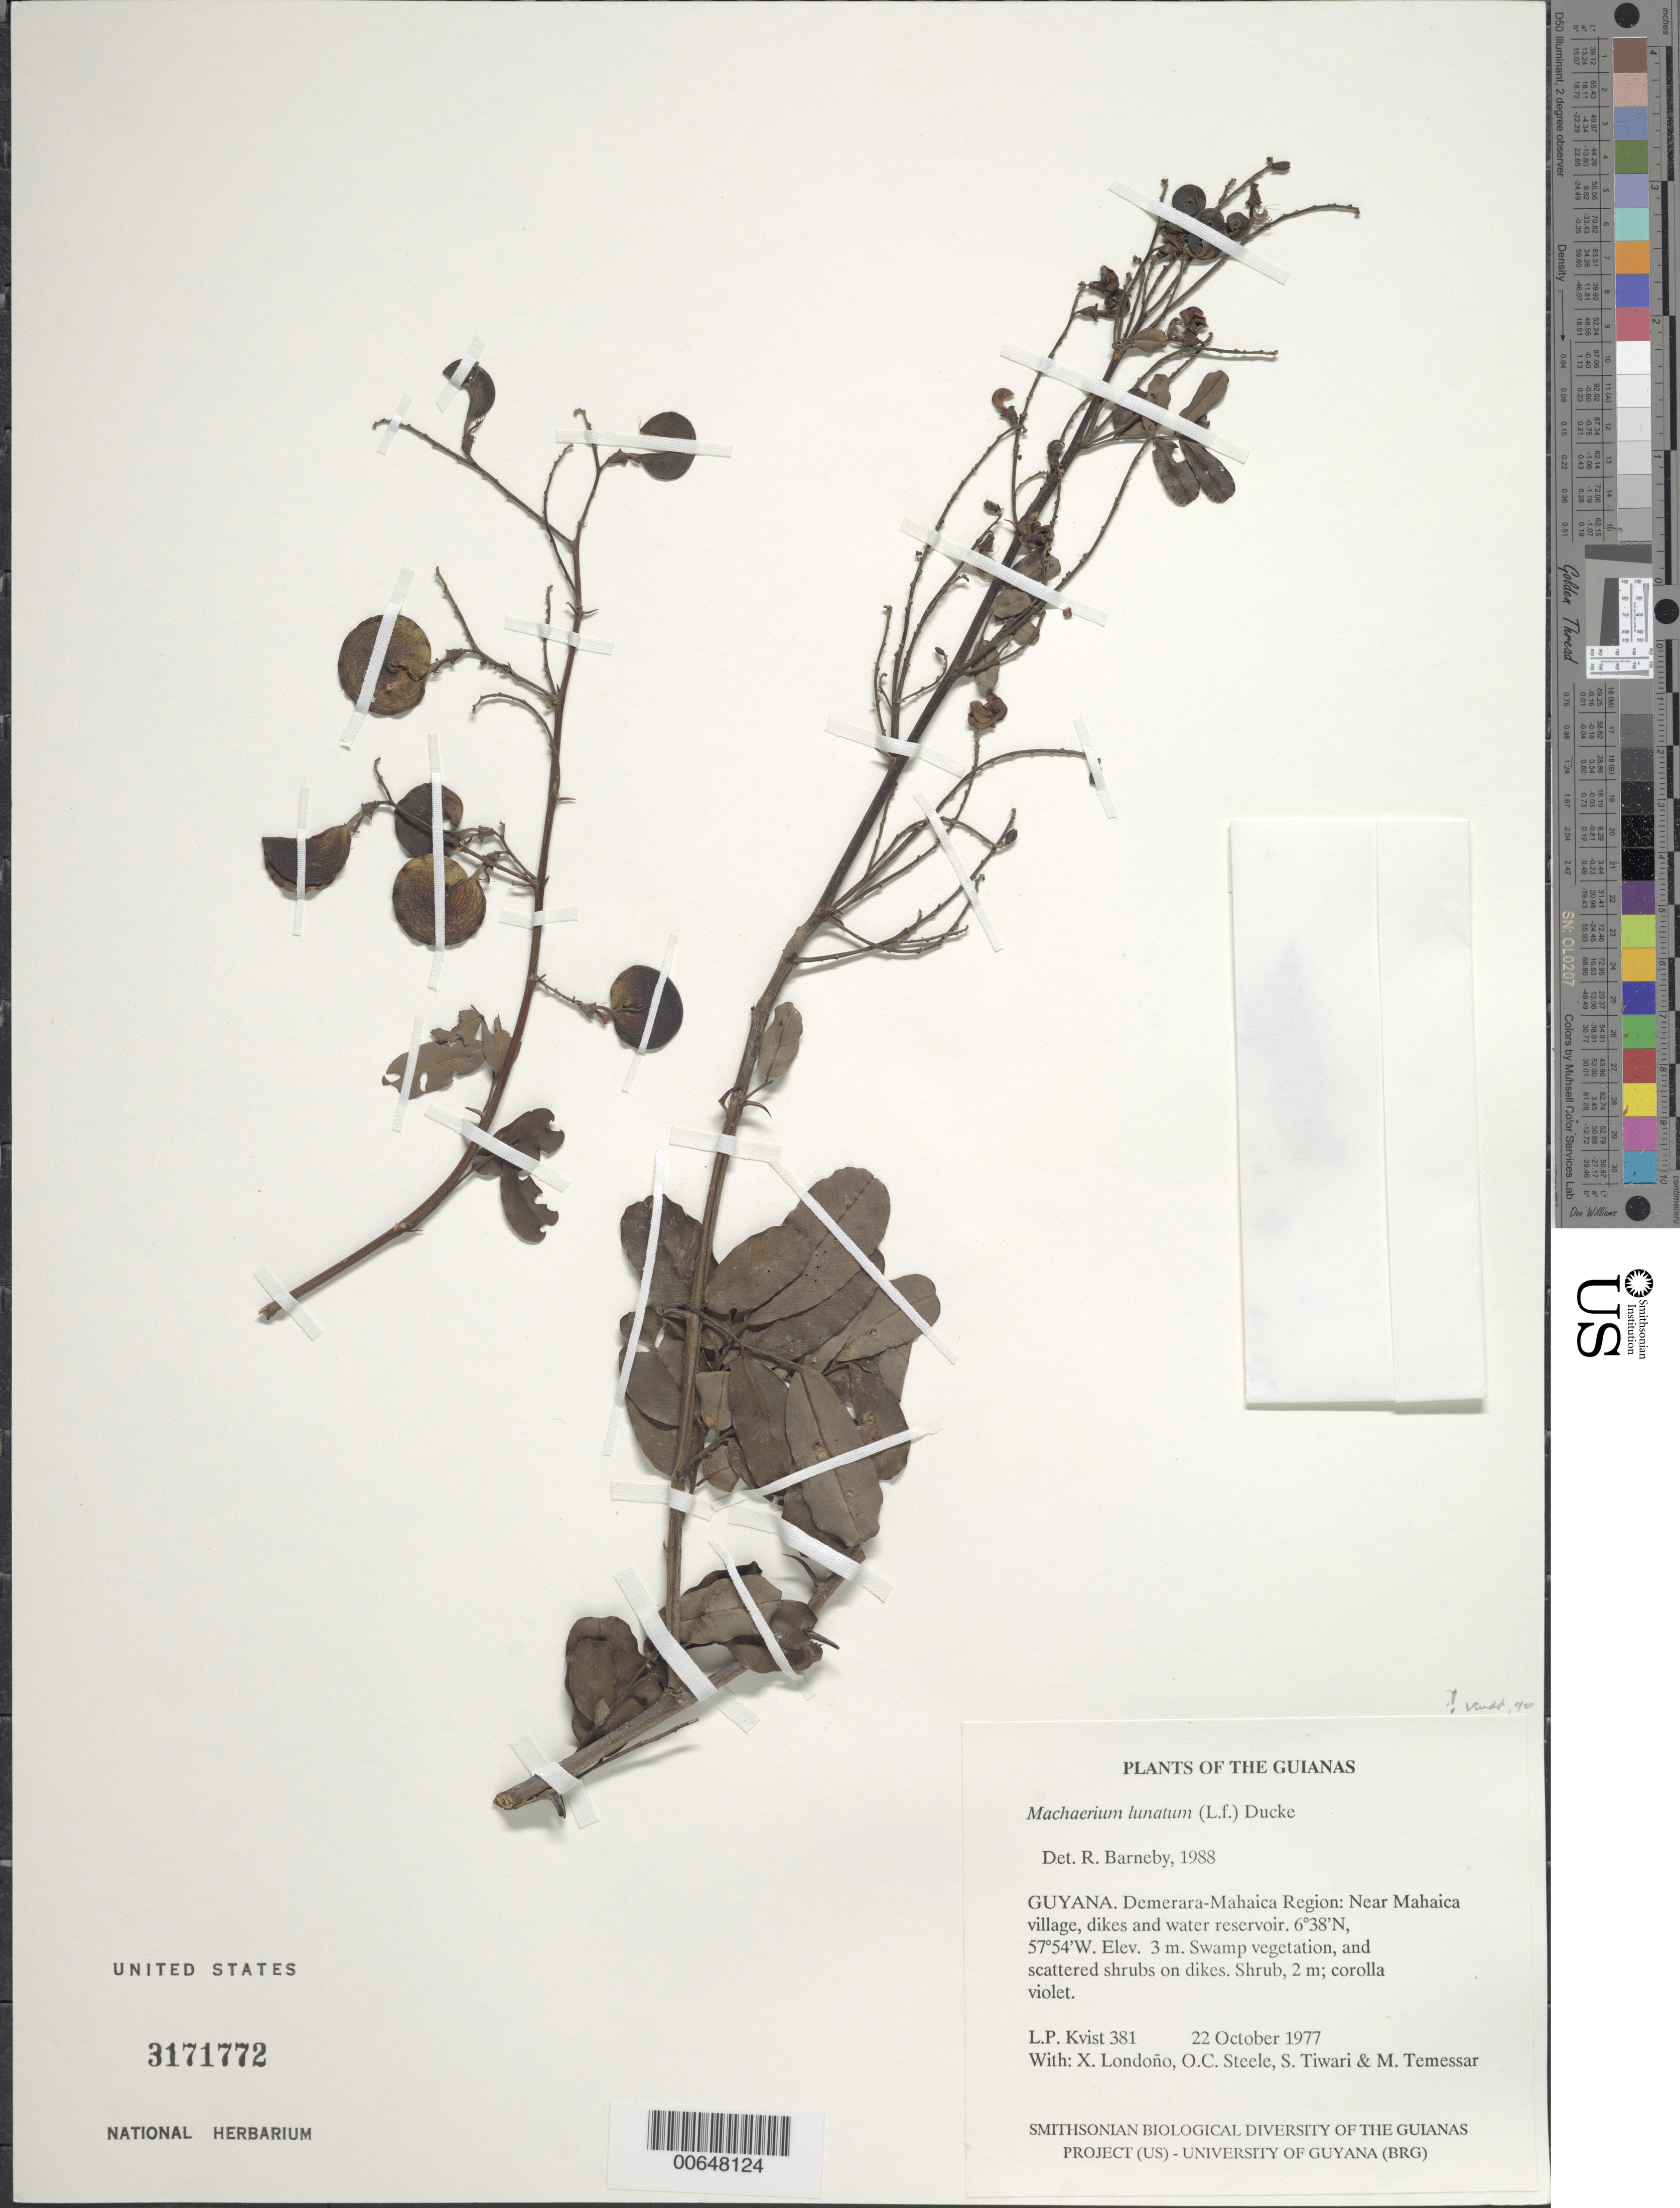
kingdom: Plantae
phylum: Tracheophyta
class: Magnoliopsida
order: Fabales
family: Fabaceae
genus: Machaerium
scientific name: Machaerium lunatum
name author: (L. f.) Ducke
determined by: Barneby, Rupert C., (NY)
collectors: L. P. Kvist, X. Londoño, O. C. Steele, S. Tiwari & M. Tamessar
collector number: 381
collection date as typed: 22 October 1987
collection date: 1987-10-22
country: Guyana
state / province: Demerara-Mahaica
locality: Near Mahaica village, dikes and water reservoir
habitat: Swamp vegetation, and scattered shrubs on dikes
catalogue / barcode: US 3171772